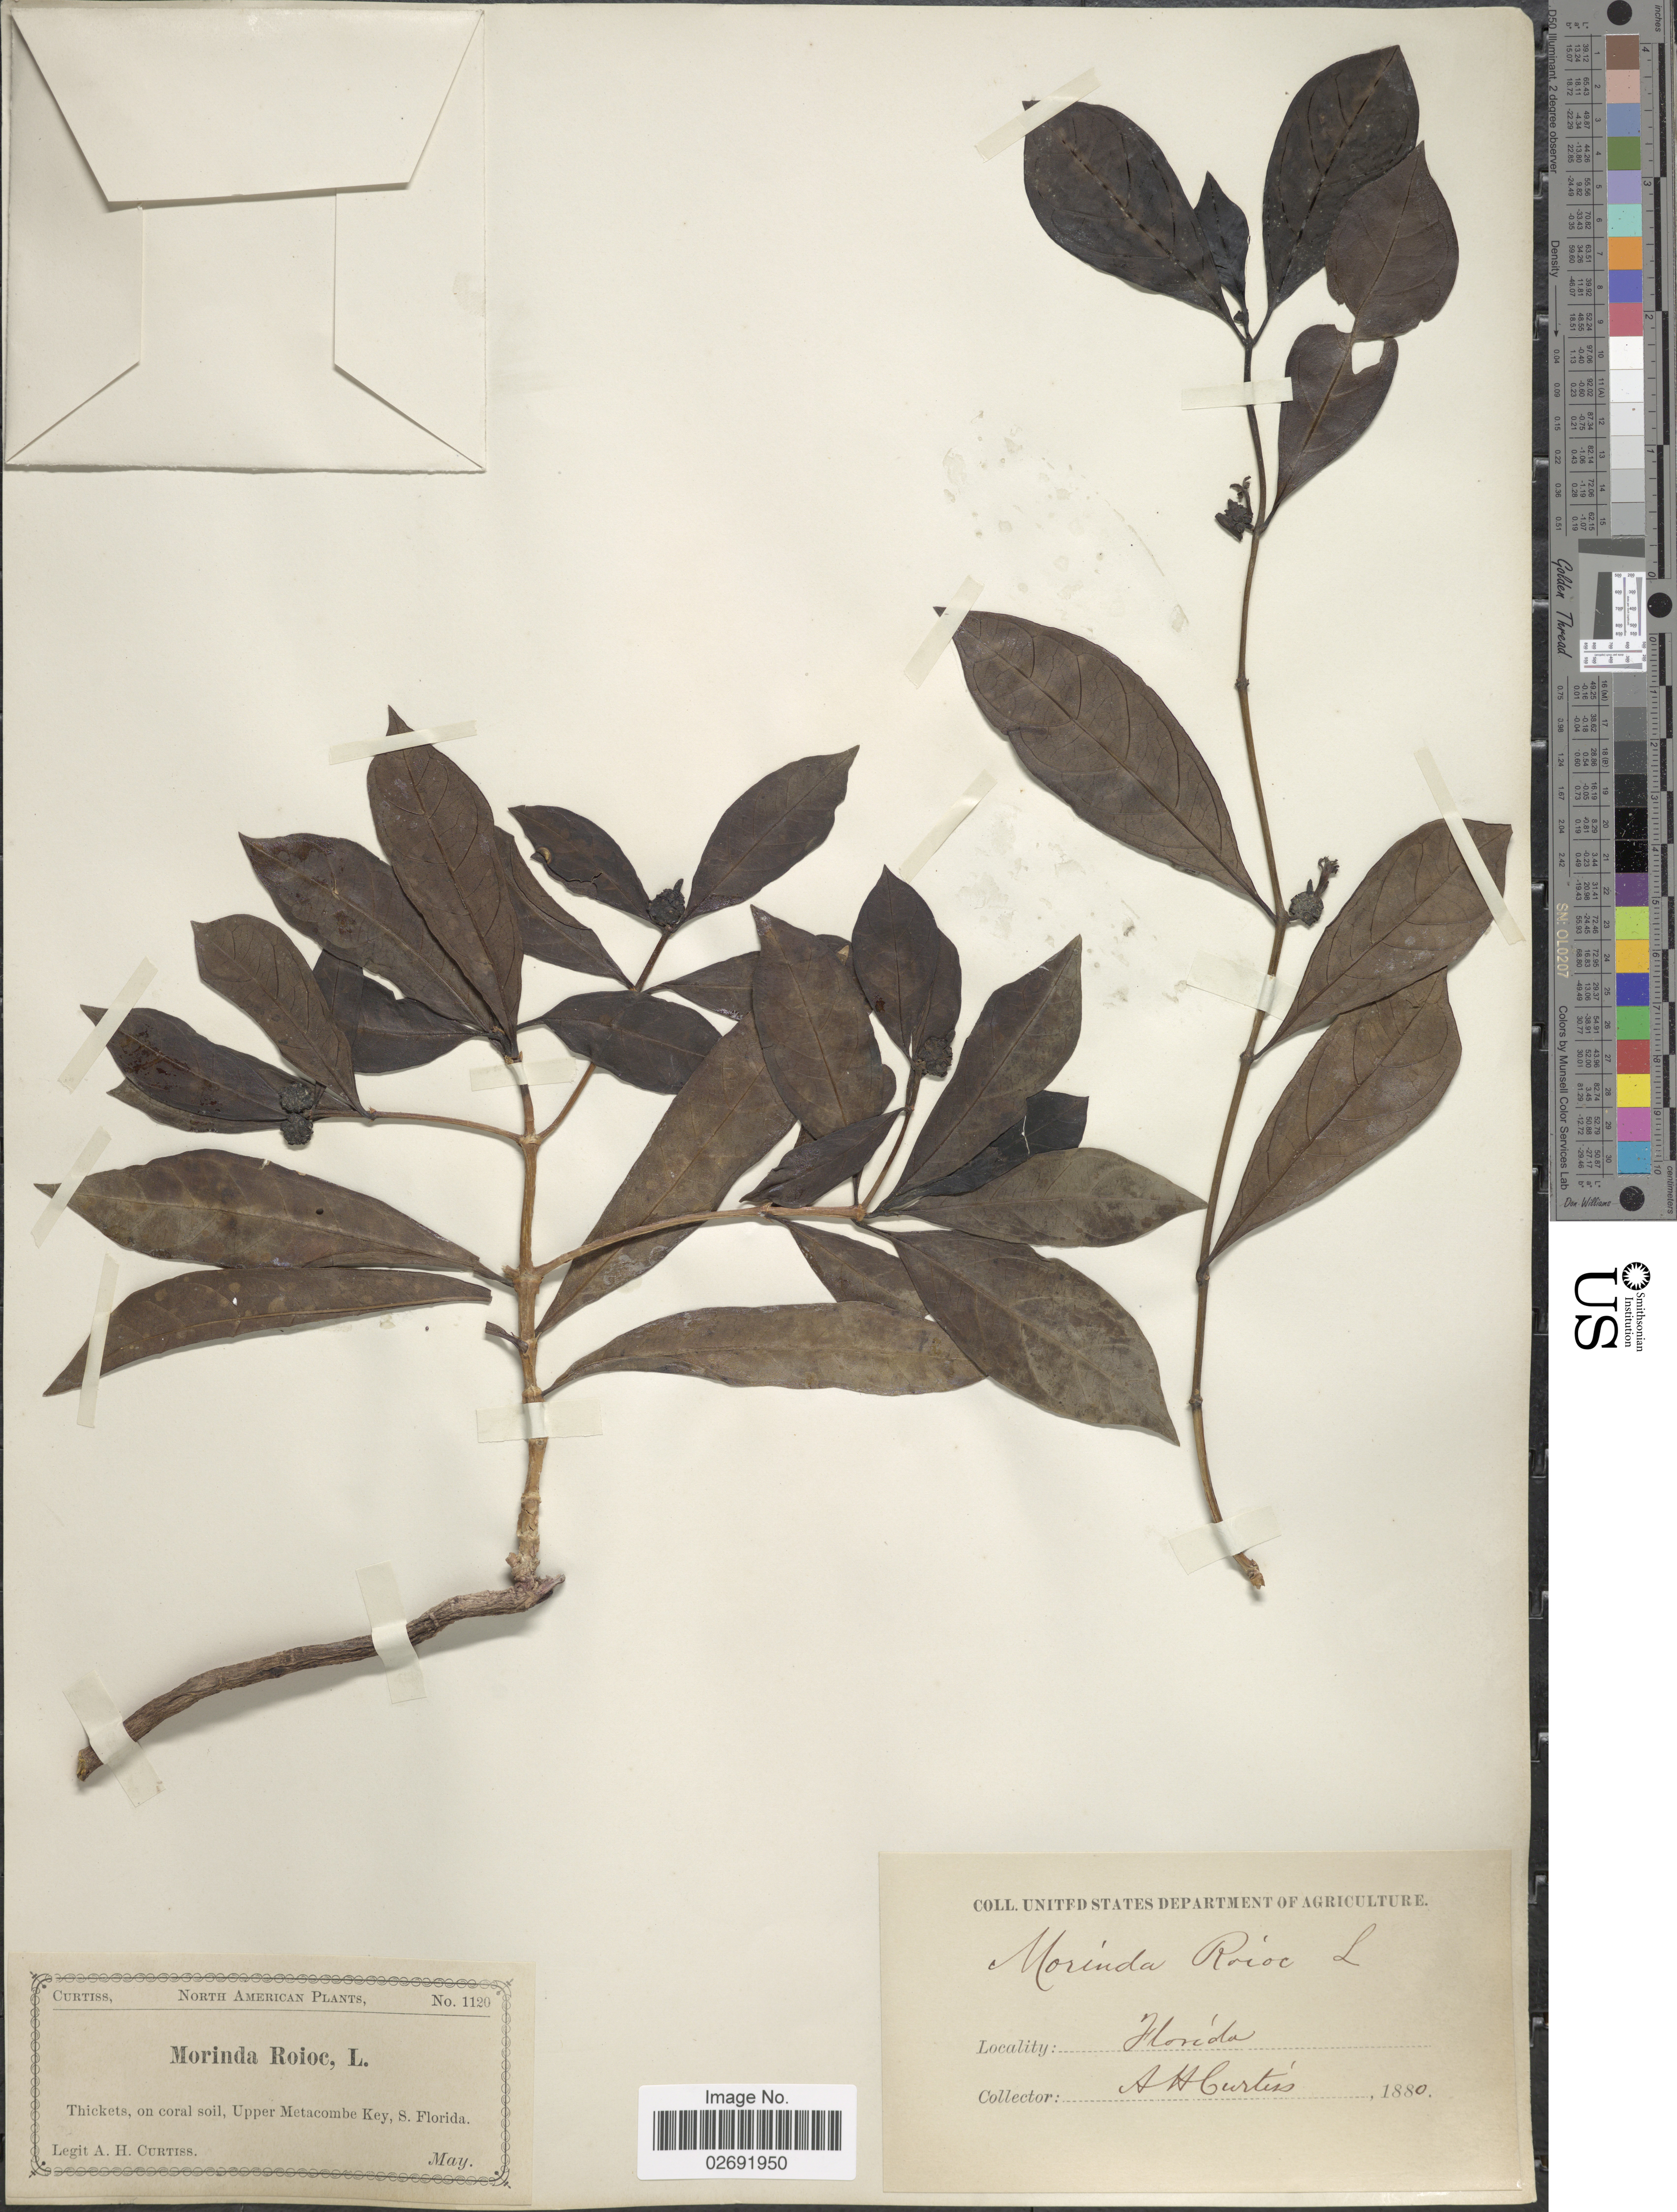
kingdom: Plantae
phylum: Tracheophyta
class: Magnoliopsida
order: Gentianales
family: Rubiaceae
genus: Morinda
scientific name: Morinda royoc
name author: L.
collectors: A. H. Curtiss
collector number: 1120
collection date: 1880-05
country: United States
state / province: Florida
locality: Thickets, on coral soil, Upper Metacombe Key, S. Florida